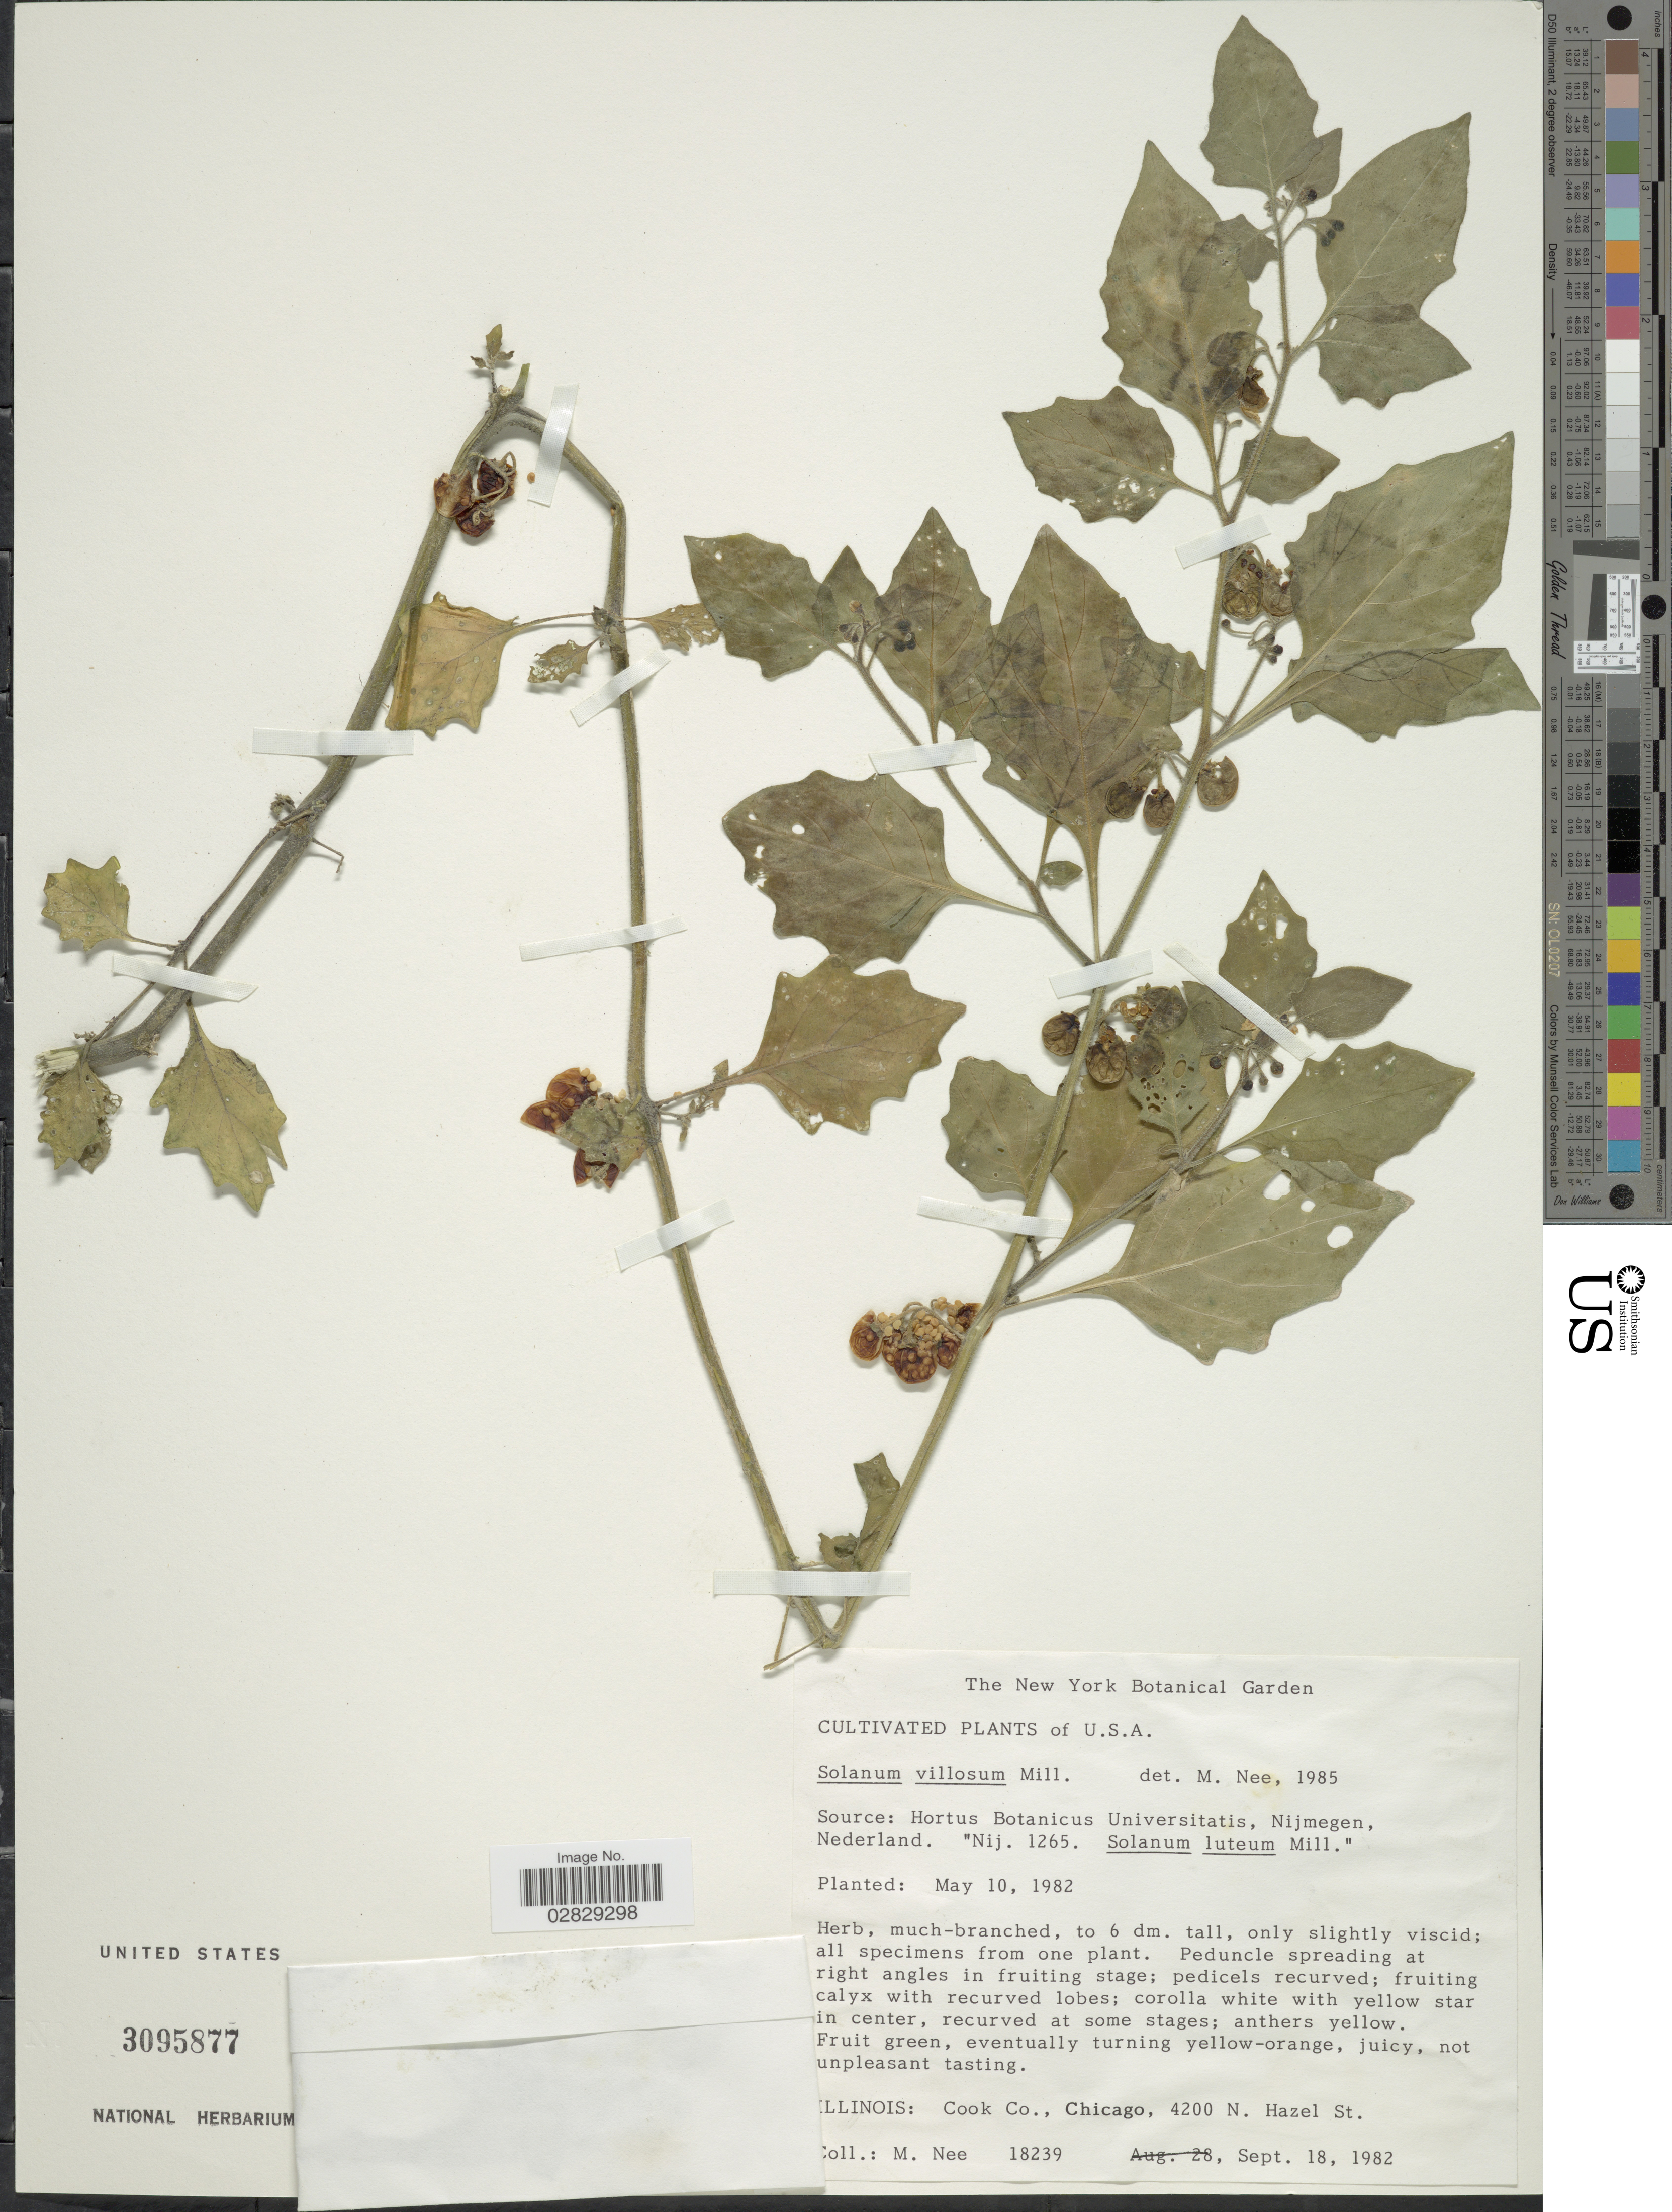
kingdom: Plantae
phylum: Tracheophyta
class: Magnoliopsida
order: Solanales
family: Solanaceae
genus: Solanum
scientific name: Solanum villosum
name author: Mill.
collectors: M. Nee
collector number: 18239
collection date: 1982-09-18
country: United States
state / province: Illinois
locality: Cook Co., Chicago, 4200 N. Hazel St.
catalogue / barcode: US 3095877